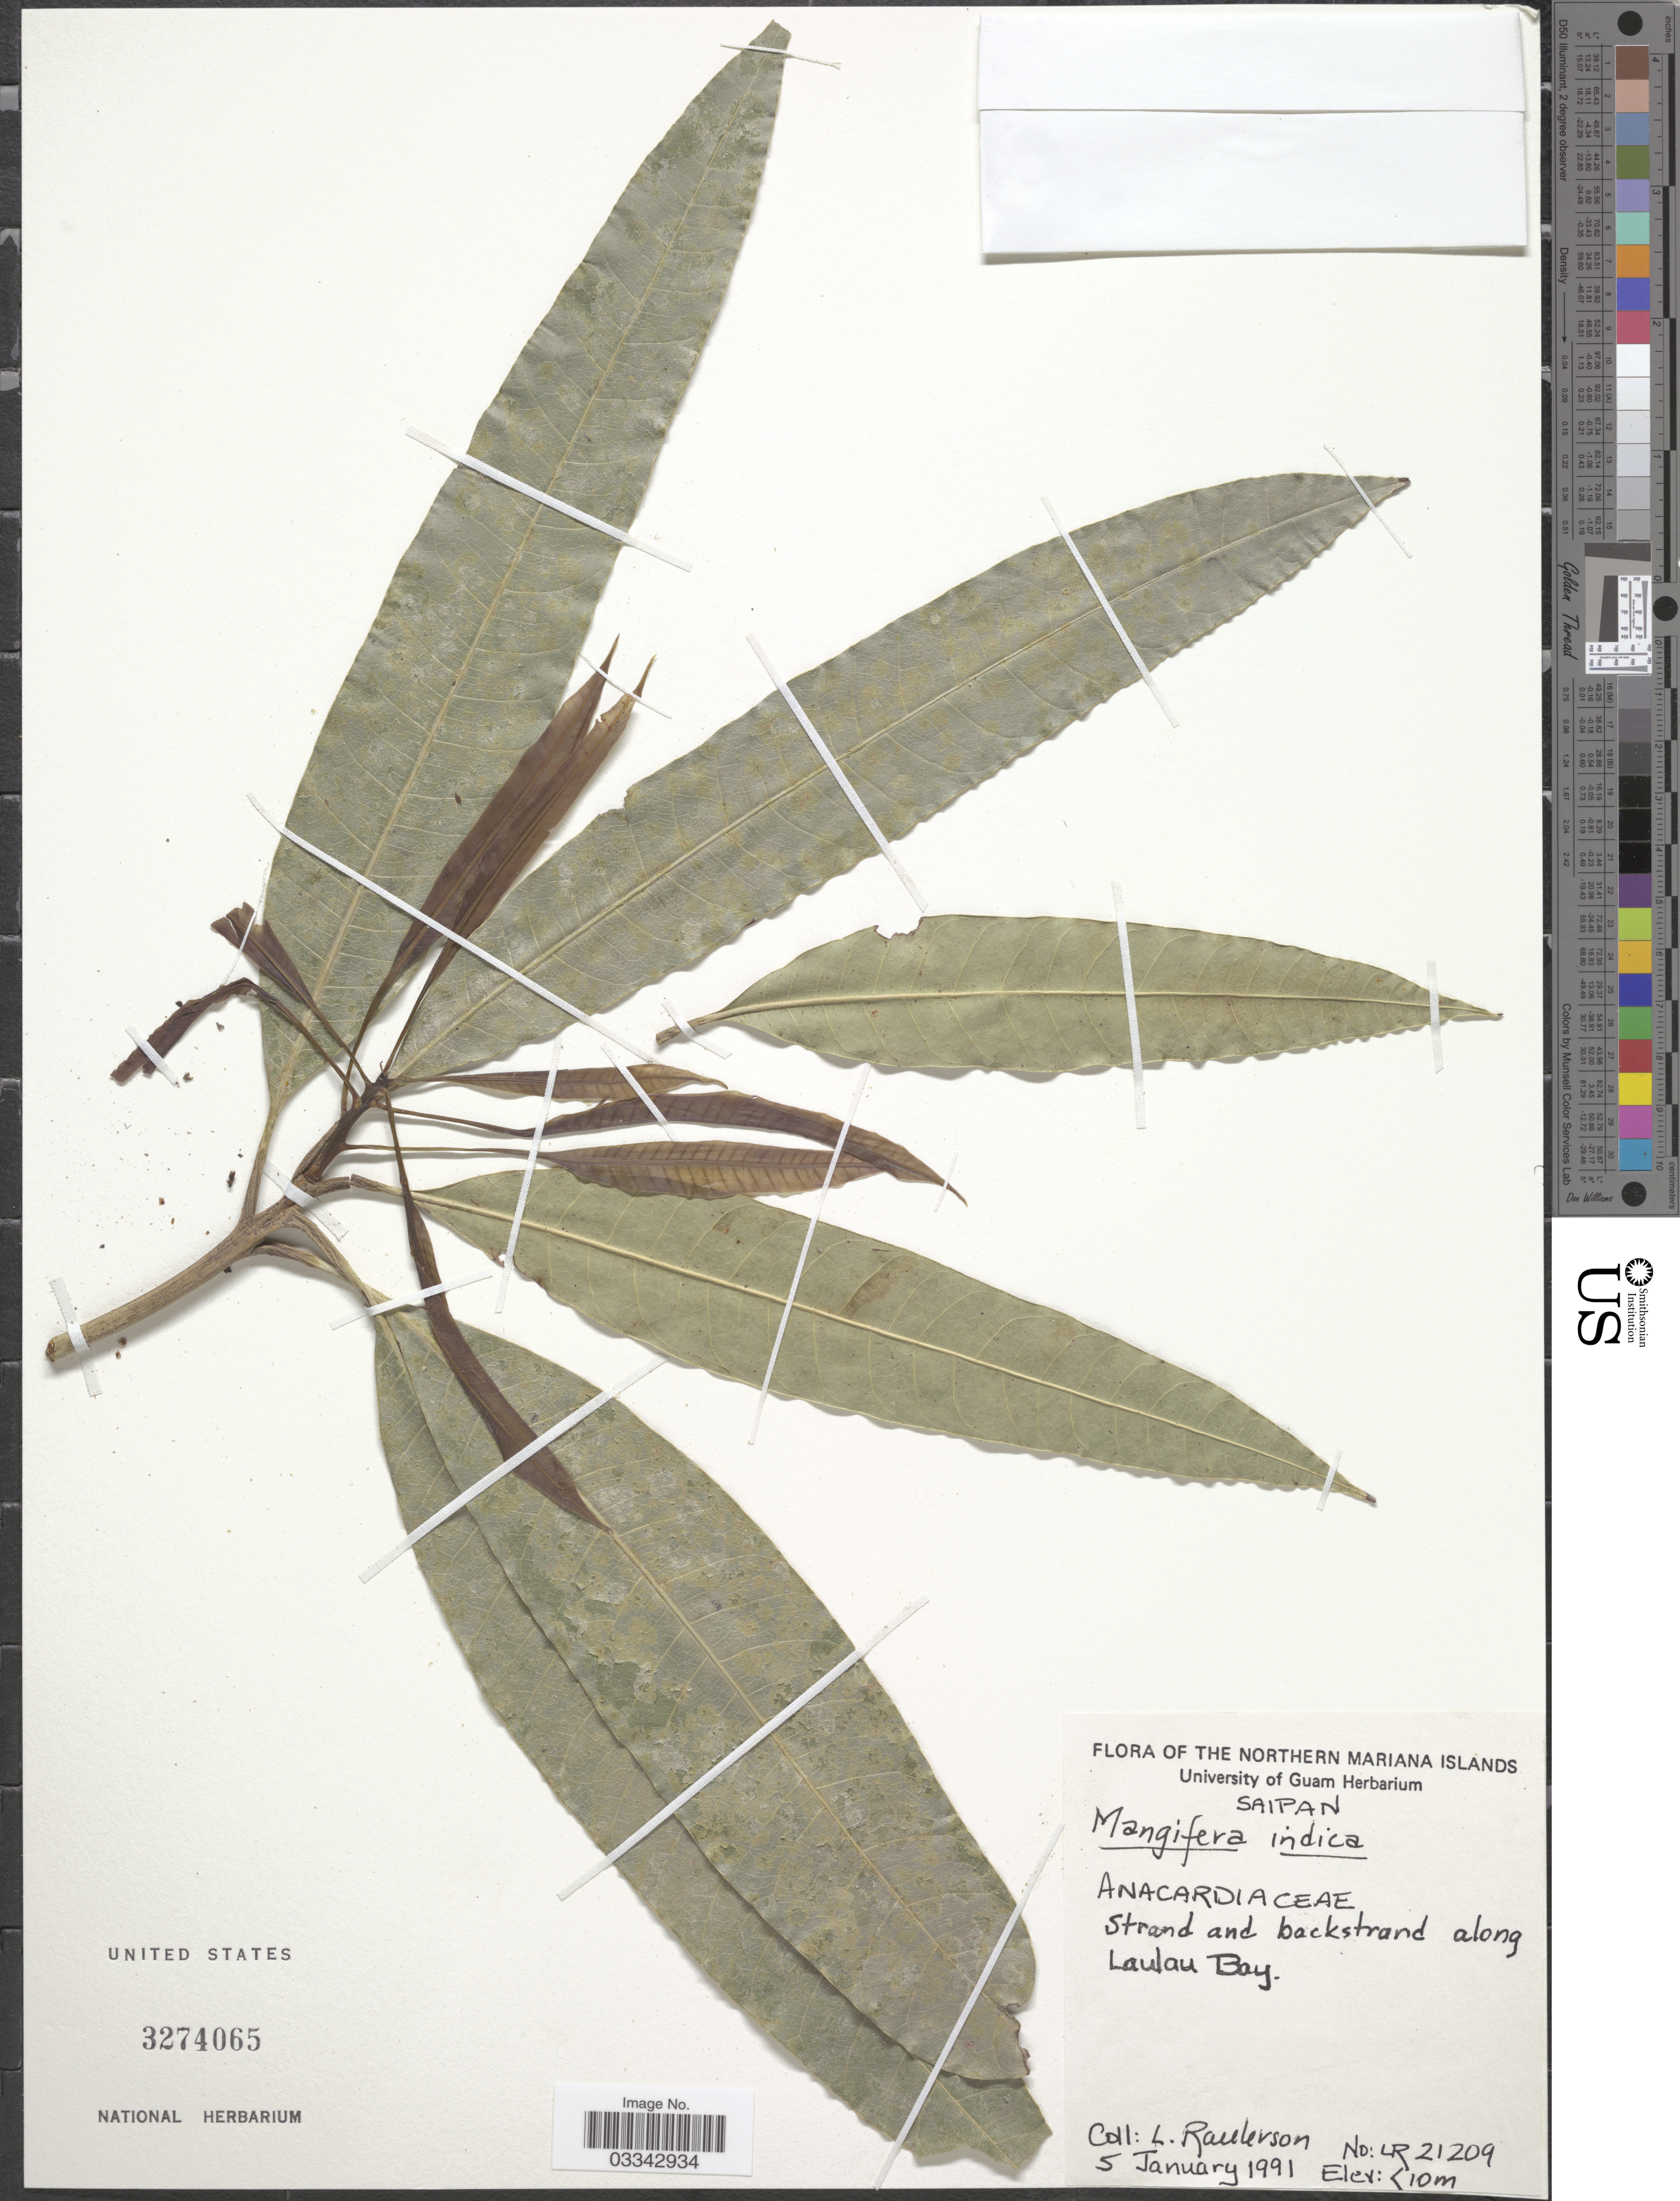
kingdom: Plantae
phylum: Tracheophyta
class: Magnoliopsida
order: Sapindales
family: Anacardiaceae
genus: Mangifera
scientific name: Mangifera indica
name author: L.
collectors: L. Raulerson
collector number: LR 21209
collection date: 1991-01-05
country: Northern Mariana Islands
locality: Norhern Mariana Islands. Saipan. Strand and backstrand along Laulau Bay.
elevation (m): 10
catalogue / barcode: US 3274065